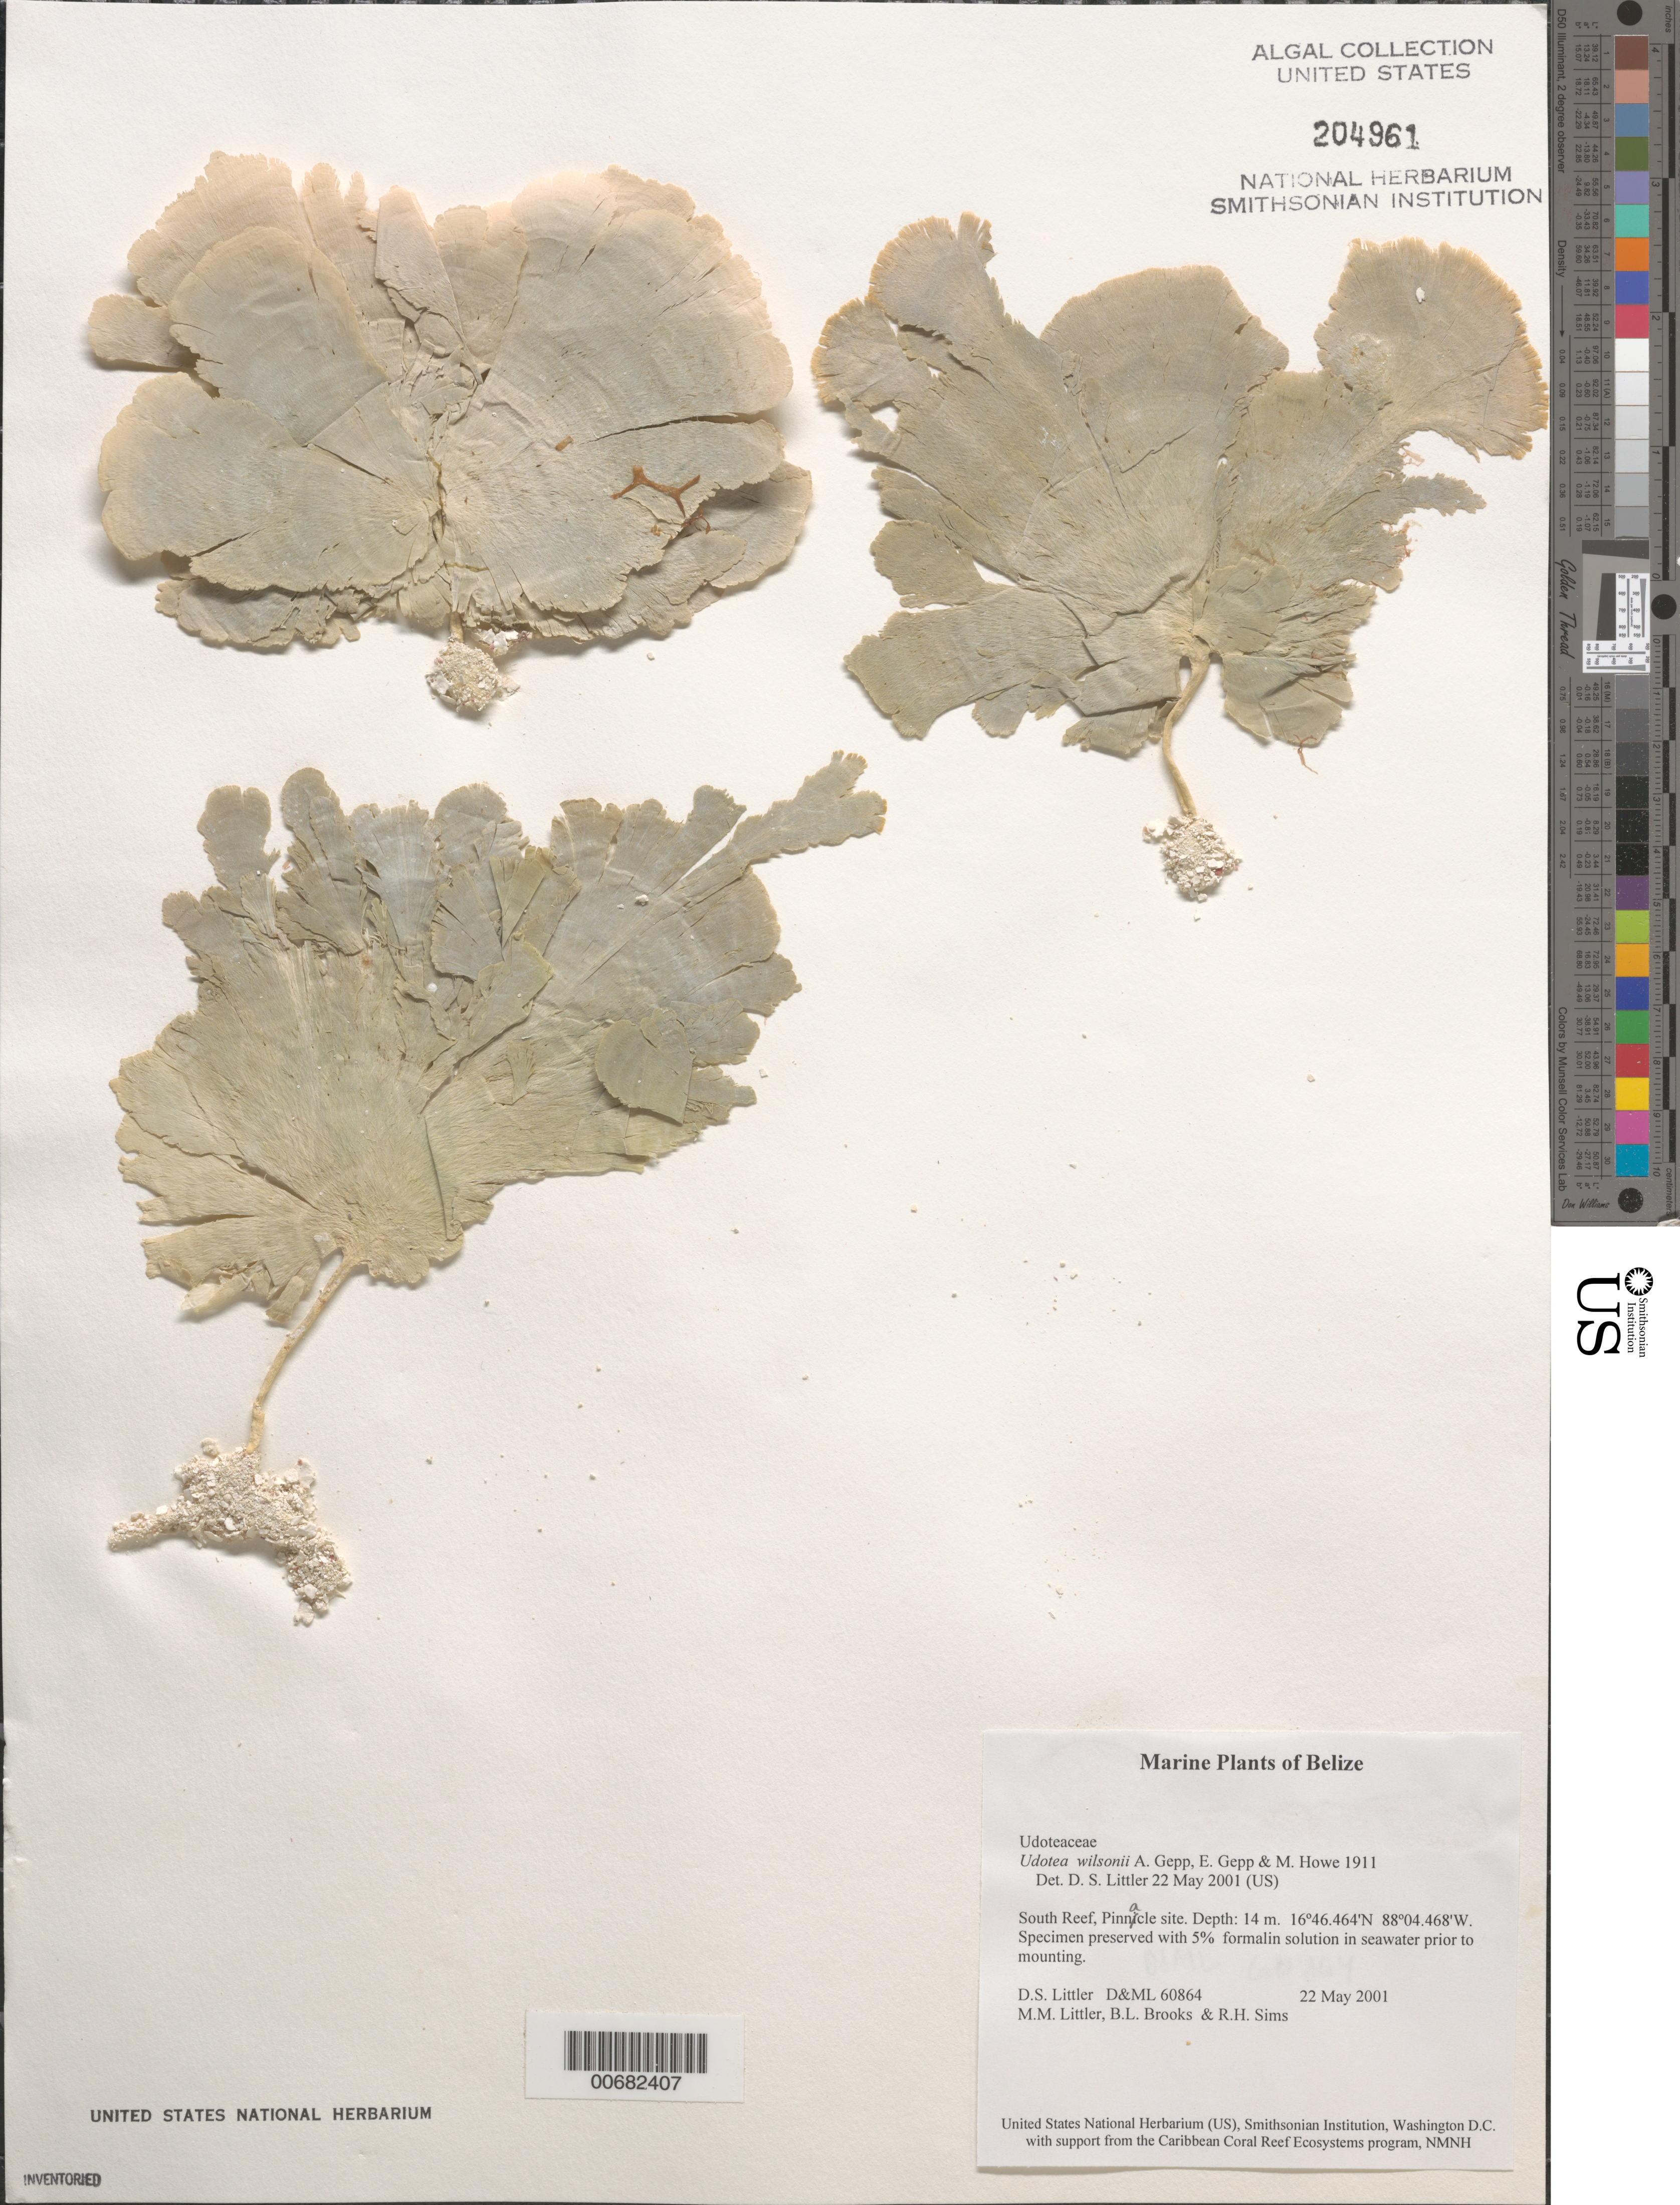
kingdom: Plantae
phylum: Chlorophyta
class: Ulvophyceae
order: Bryopsidales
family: Udoteaceae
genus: Udotea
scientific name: Udotea wilsonii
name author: A. Gepp et al. in A. Gepp & E. Gepp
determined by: Littler, D. S.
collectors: D. S. Littler, M. M. Littler, B. Brooks & R. H. Sims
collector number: D&ML 60864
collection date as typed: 22 May 2001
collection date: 2001-05-22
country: Belize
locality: South Reef, Pinnacle site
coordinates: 16 46.464' N, 88 04.468' W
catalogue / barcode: US 204961